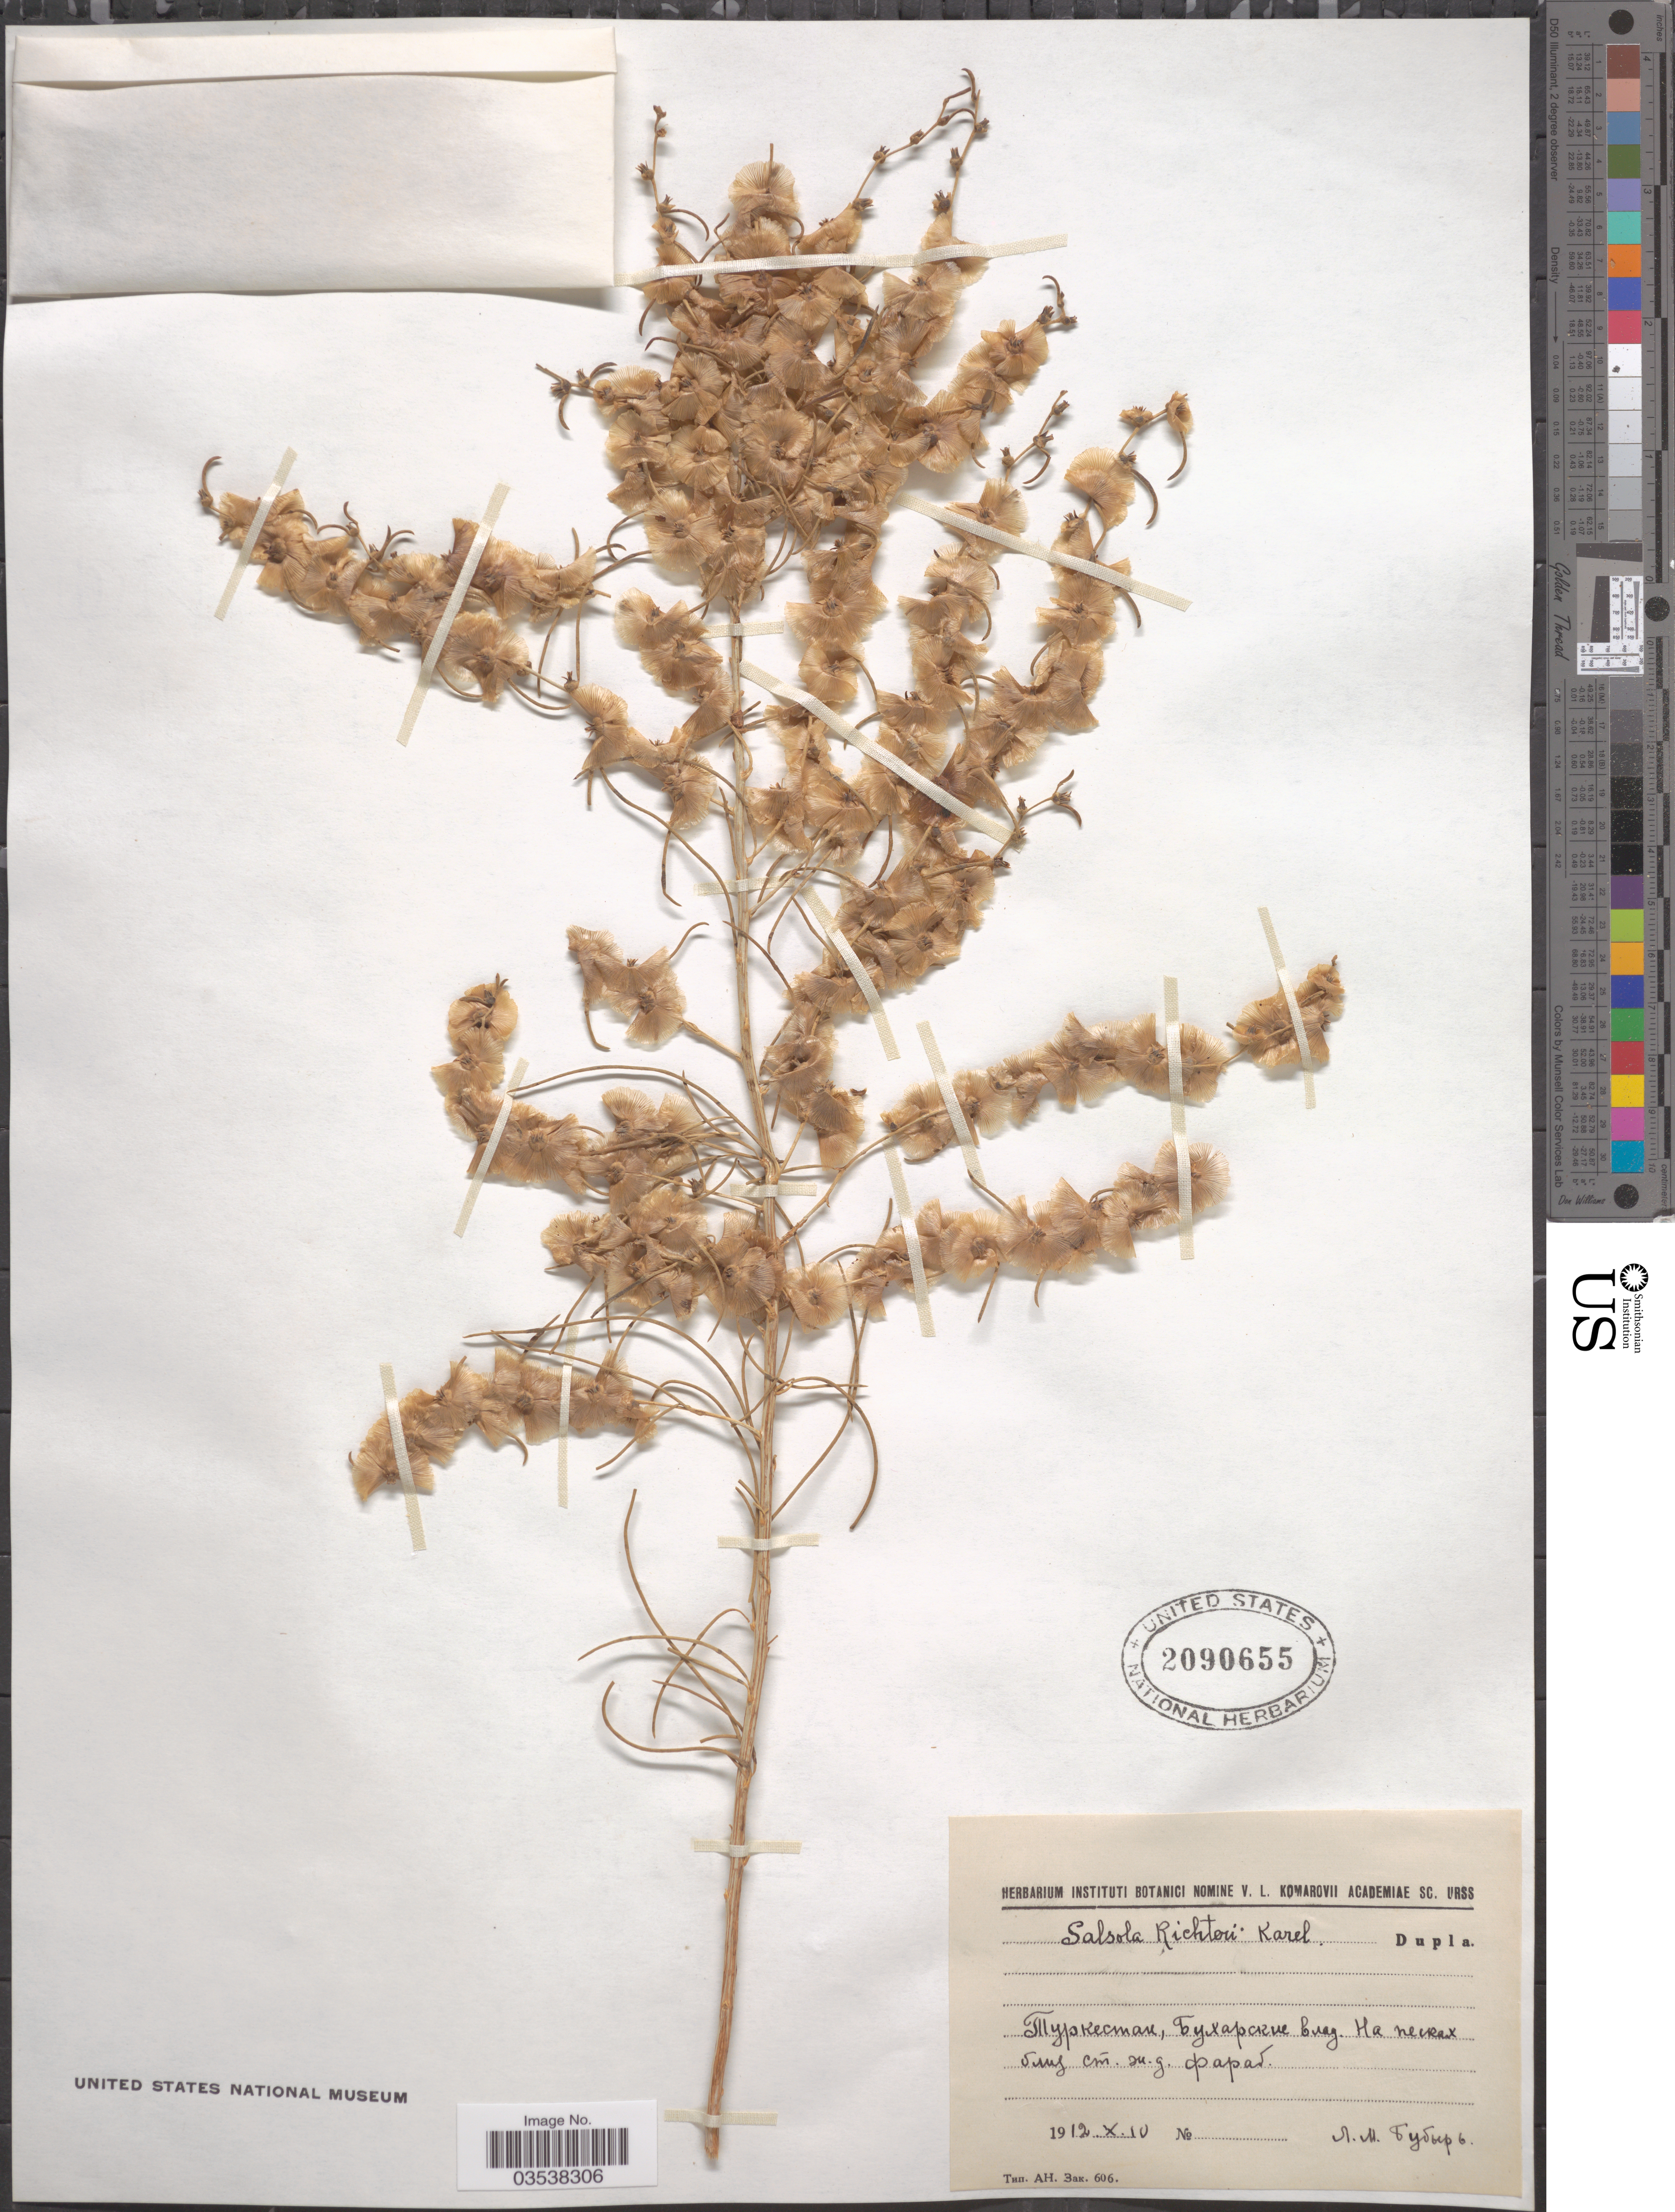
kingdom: Plantae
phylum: Tracheophyta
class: Magnoliopsida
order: Caryophyllales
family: Amaranthaceae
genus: Xylosalsola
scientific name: Xylosalsola richteri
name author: (Moq.) Akhani & Roalson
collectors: L. Bubyr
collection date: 1912-10-10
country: Uzbekistan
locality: Near Railroad Farab.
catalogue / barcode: US 2090655